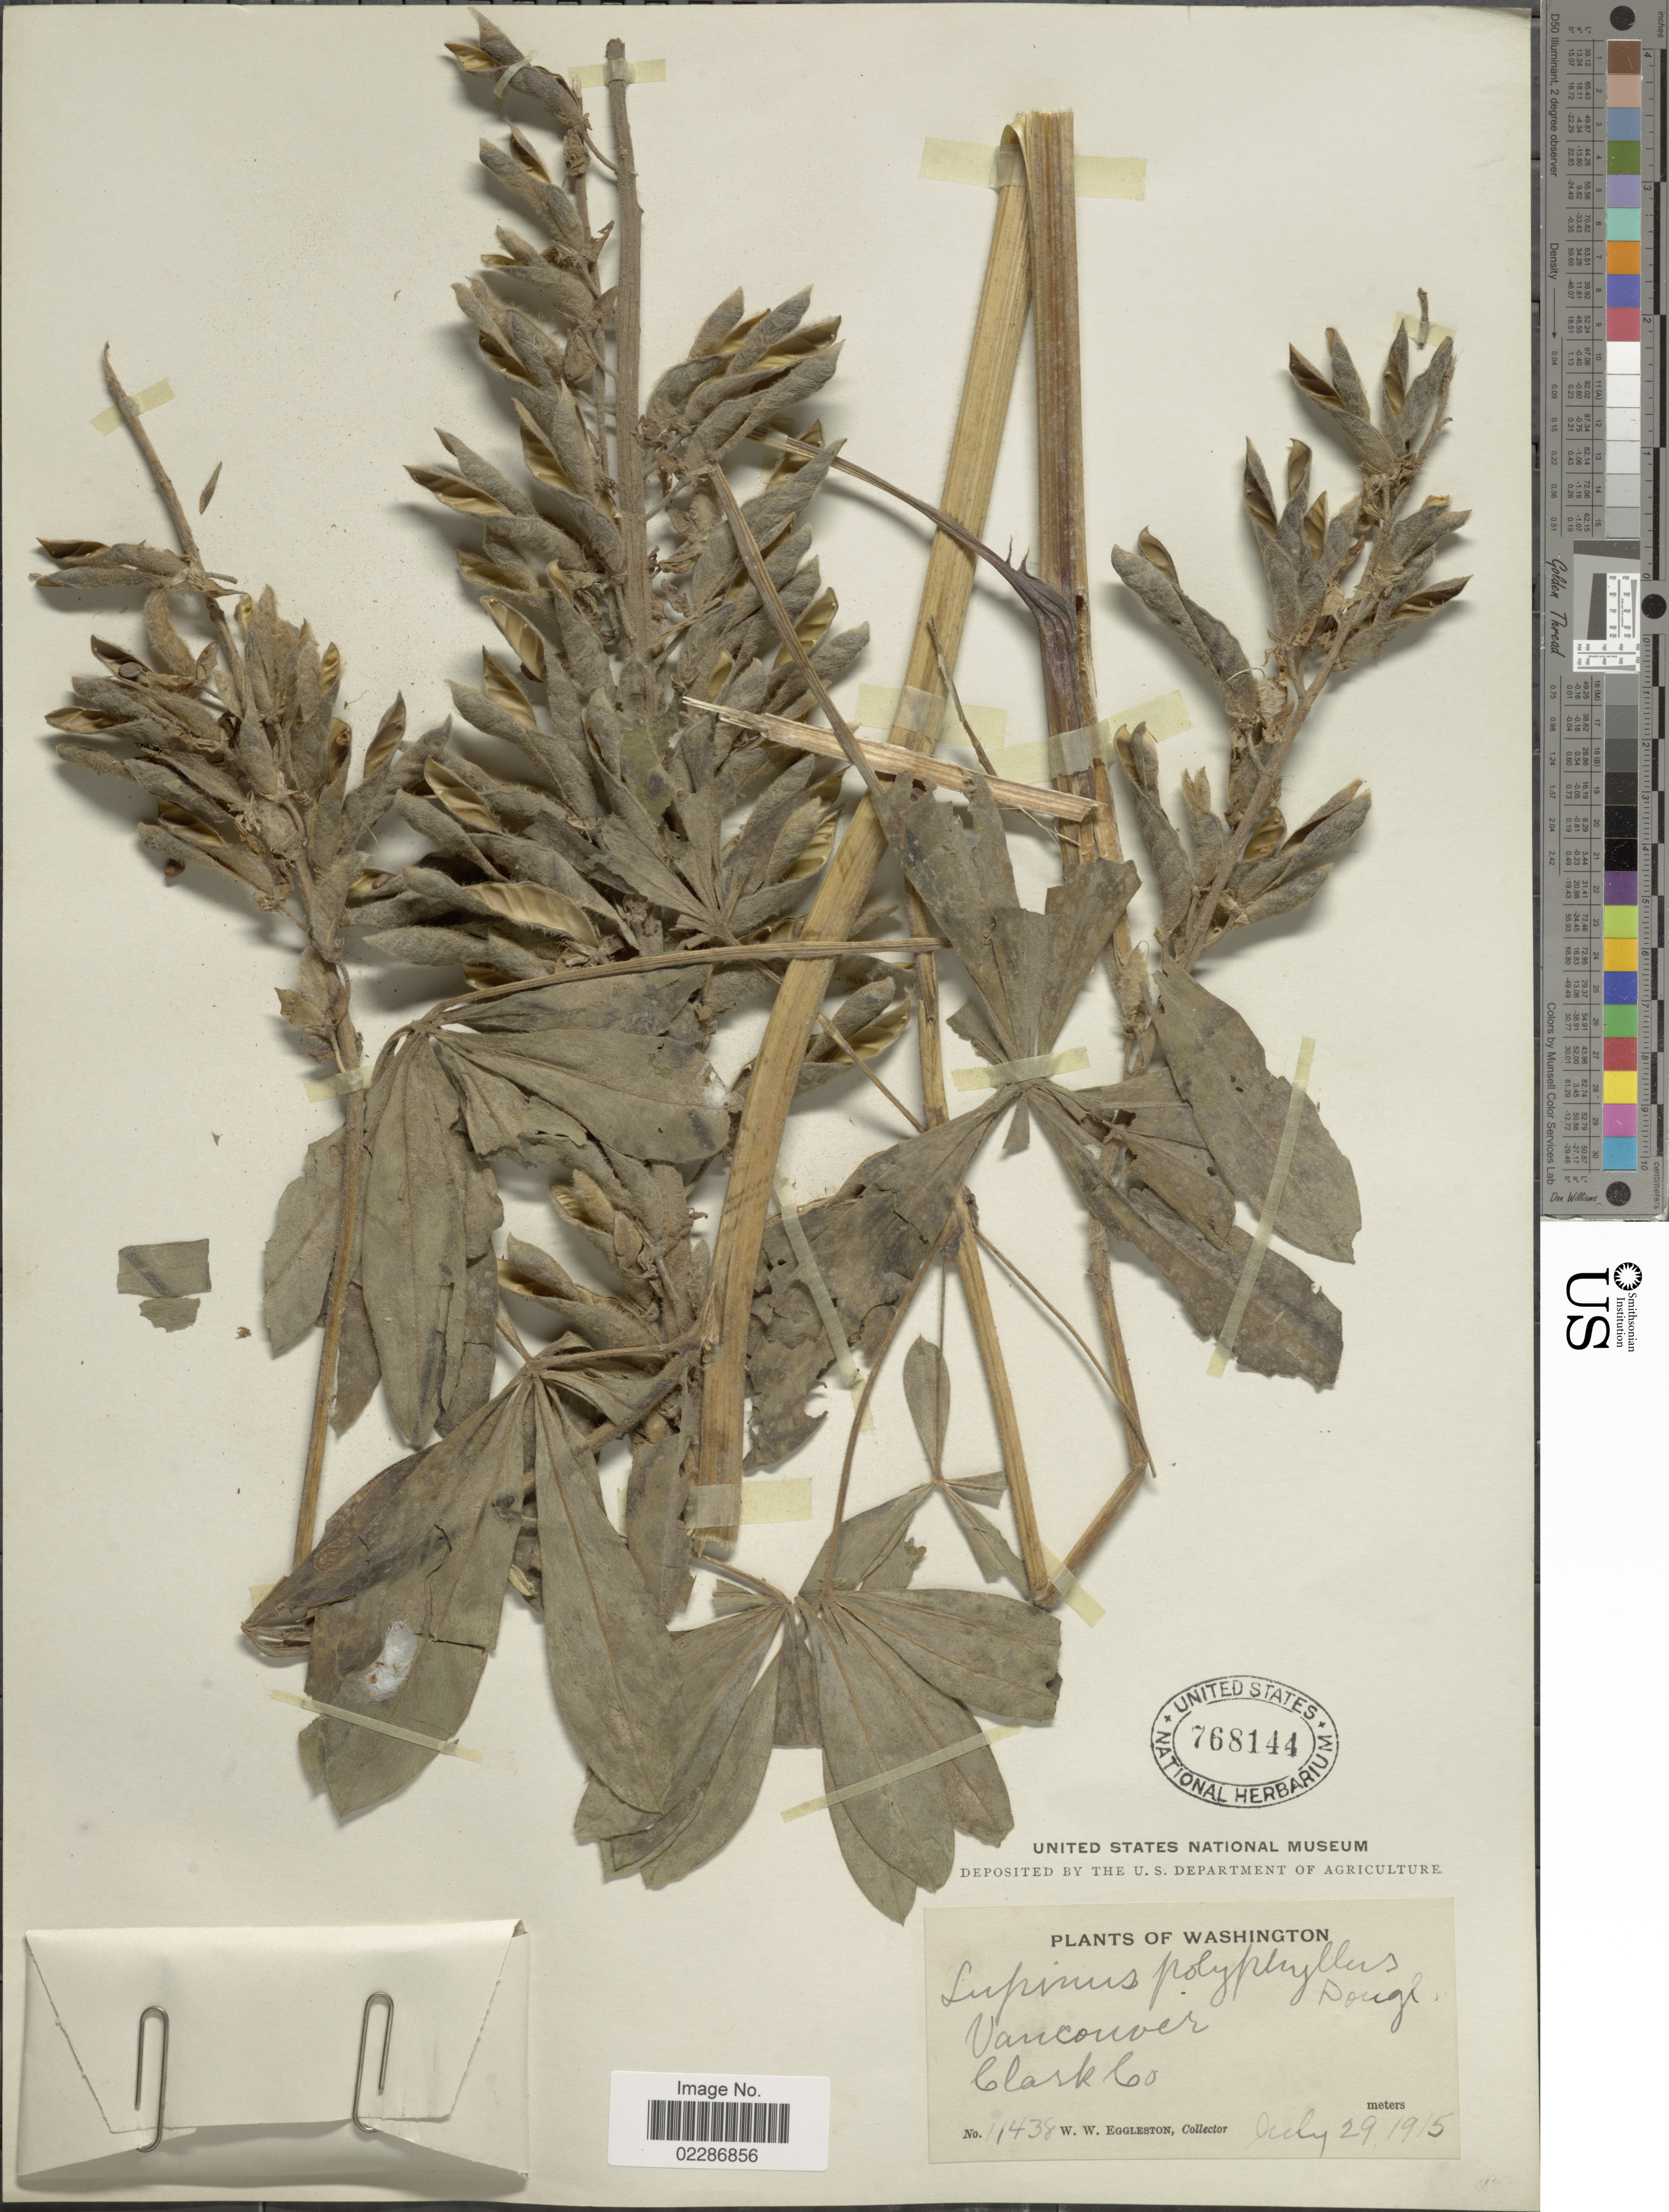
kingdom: Plantae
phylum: Tracheophyta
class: Magnoliopsida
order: Fabales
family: Fabaceae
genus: Lupinus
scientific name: Lupinus polyphyllus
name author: Lindl.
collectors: W. W. Eggleston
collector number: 11438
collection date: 1915-07-29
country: United States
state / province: Washington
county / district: Clark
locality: Vancouver, Clark Co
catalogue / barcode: US 768144